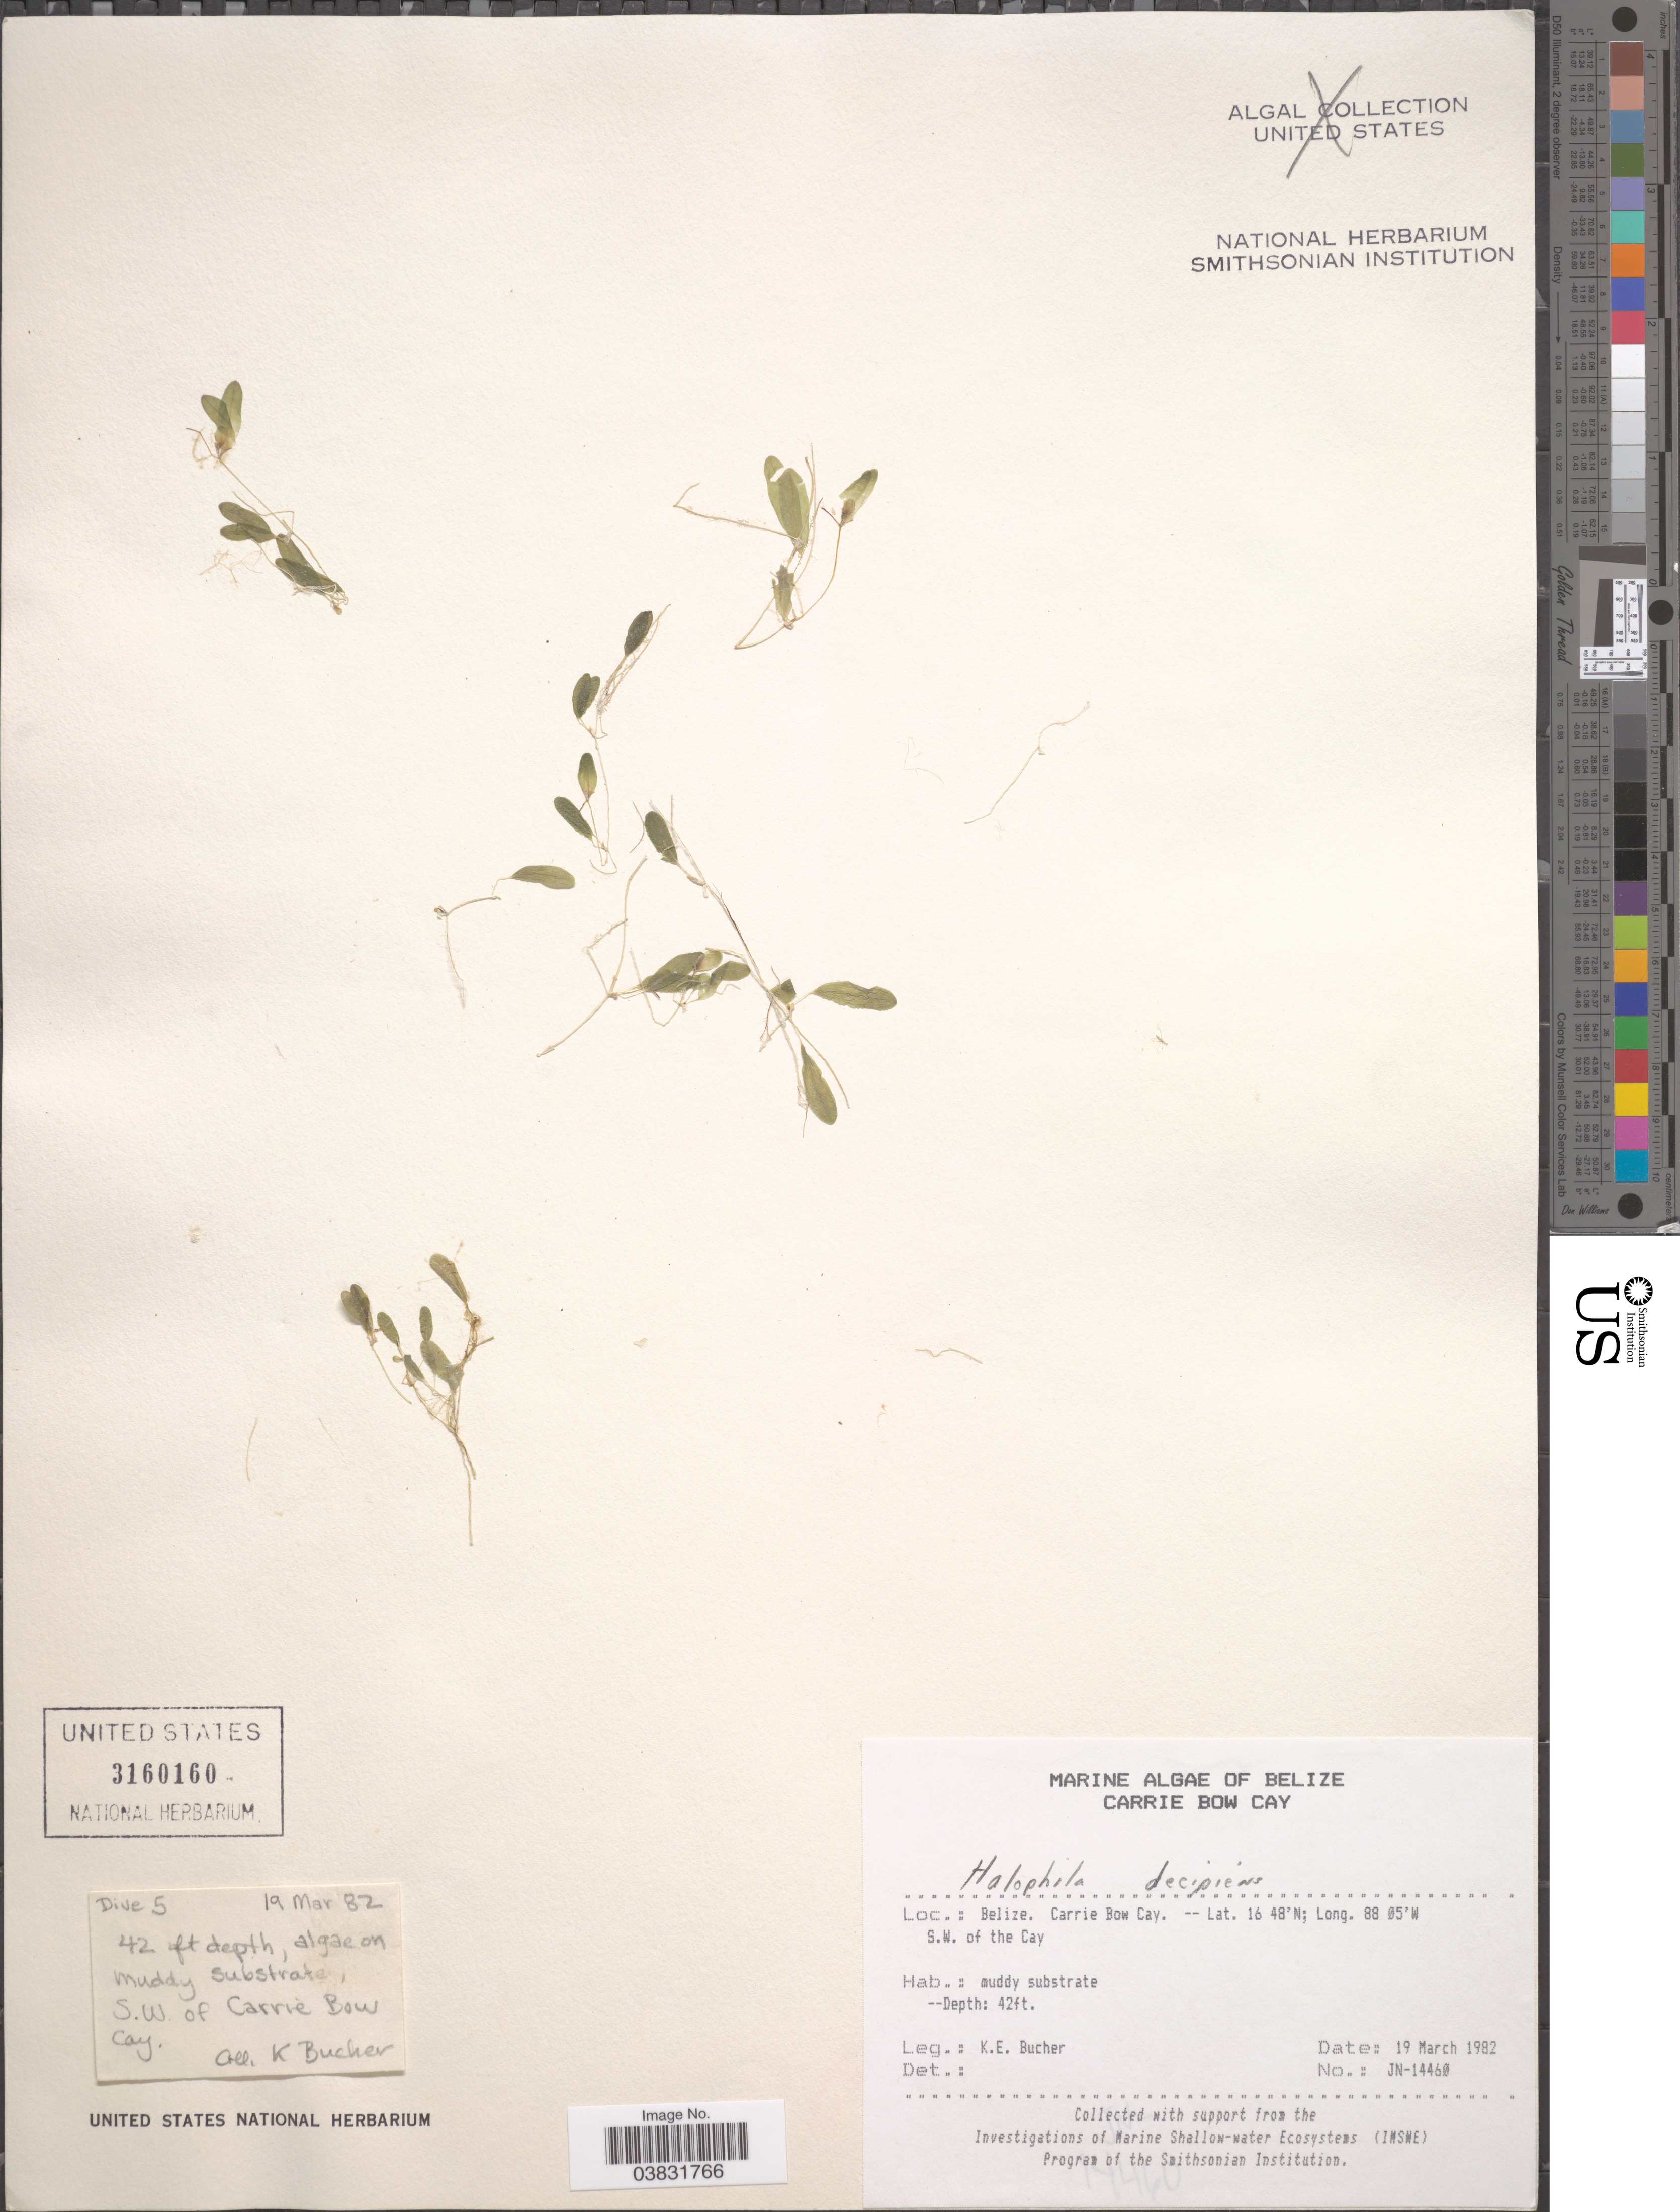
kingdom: Plantae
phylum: Tracheophyta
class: Liliopsida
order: Alismatales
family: Hydrocharitaceae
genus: Halophila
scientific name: Halophila decipiens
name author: Ostenf.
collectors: K. E. Bucher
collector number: JN-14460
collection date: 1982-03-19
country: Belize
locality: Carrie Bow Cay. S.W. of the Cay.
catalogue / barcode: US 3160160